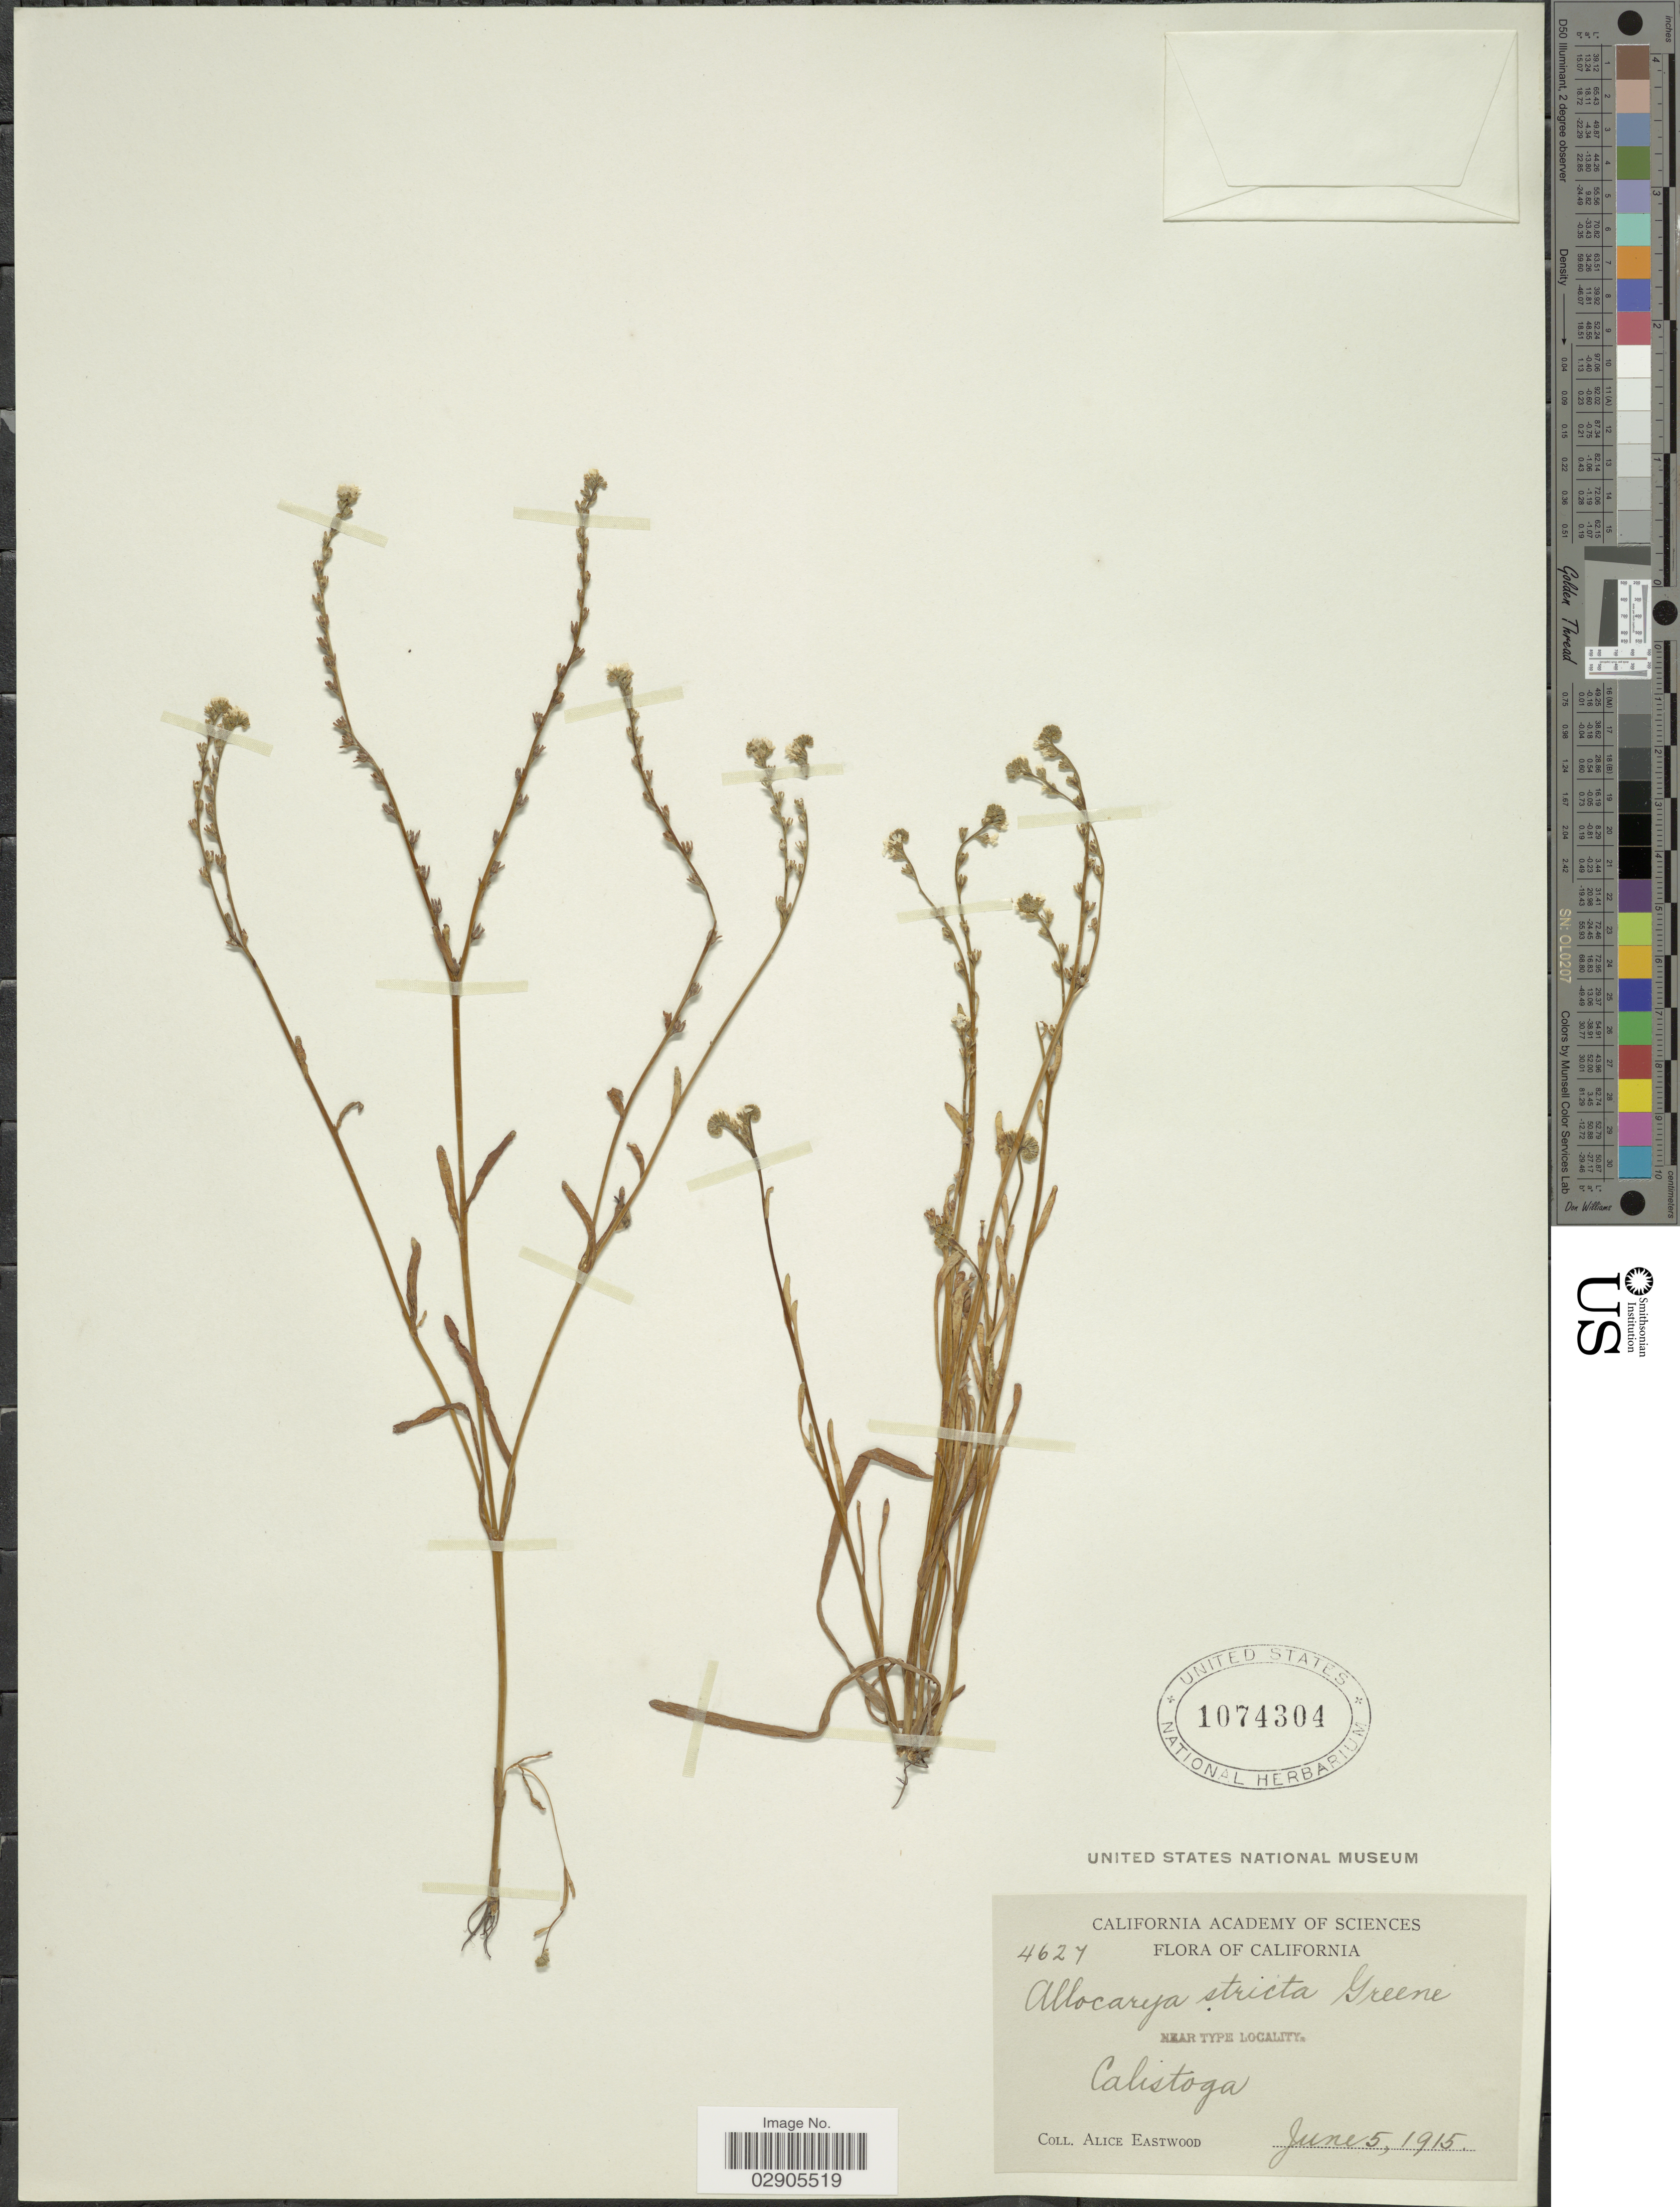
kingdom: Plantae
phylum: Tracheophyta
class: Magnoliopsida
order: Boraginales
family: Boraginaceae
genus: Allocarya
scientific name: Allocarya stricta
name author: Greene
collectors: A. Eastwood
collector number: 4627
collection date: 1915-06-05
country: United States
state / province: California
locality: Calistoga.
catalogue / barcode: US 1074304